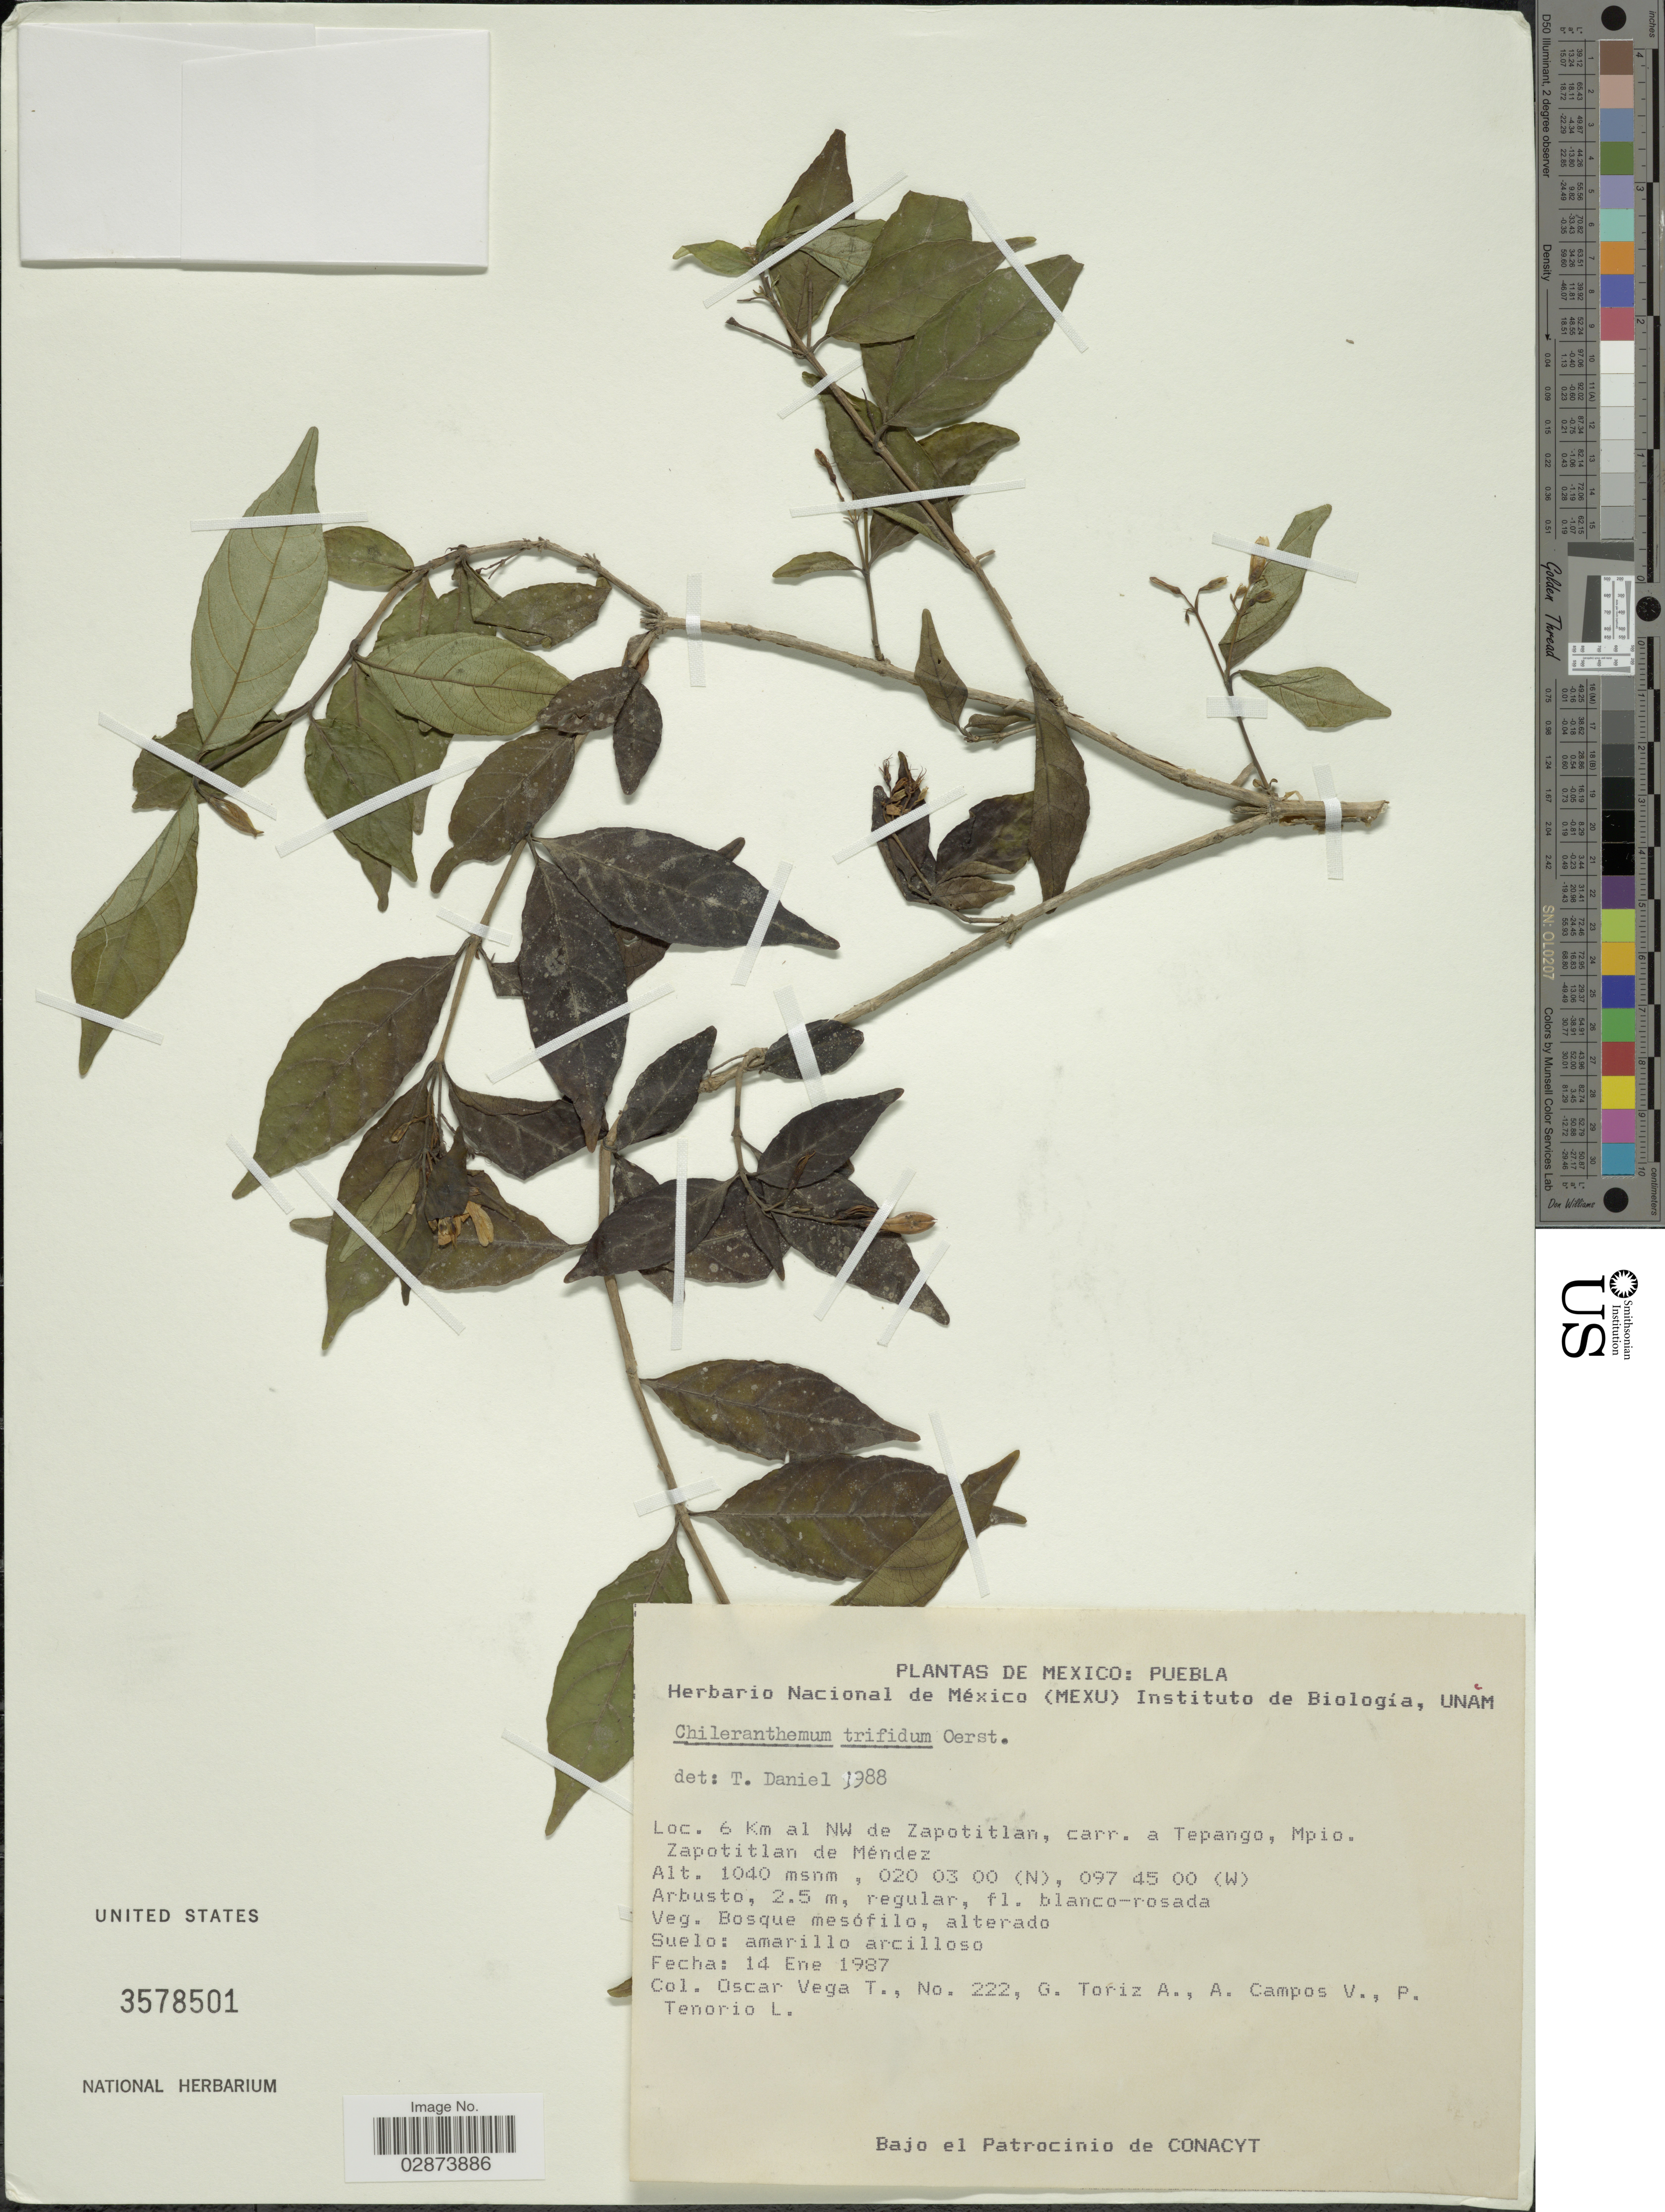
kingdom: Plantae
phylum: Tracheophyta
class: Magnoliopsida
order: Lamiales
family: Acanthaceae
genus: Chileranthemum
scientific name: Chileranthemum trifidum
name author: Oerst.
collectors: O. Vega T., G. Toriz A., A. Campos V. & P. Tenorio L.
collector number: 222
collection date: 1987-01-14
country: Mexico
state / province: Puebla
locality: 6 Km al NW de Zapotitlan, carr. a Tepango, Mpio. Zapotitlan de Méndez.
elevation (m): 1040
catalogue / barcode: US 3578501